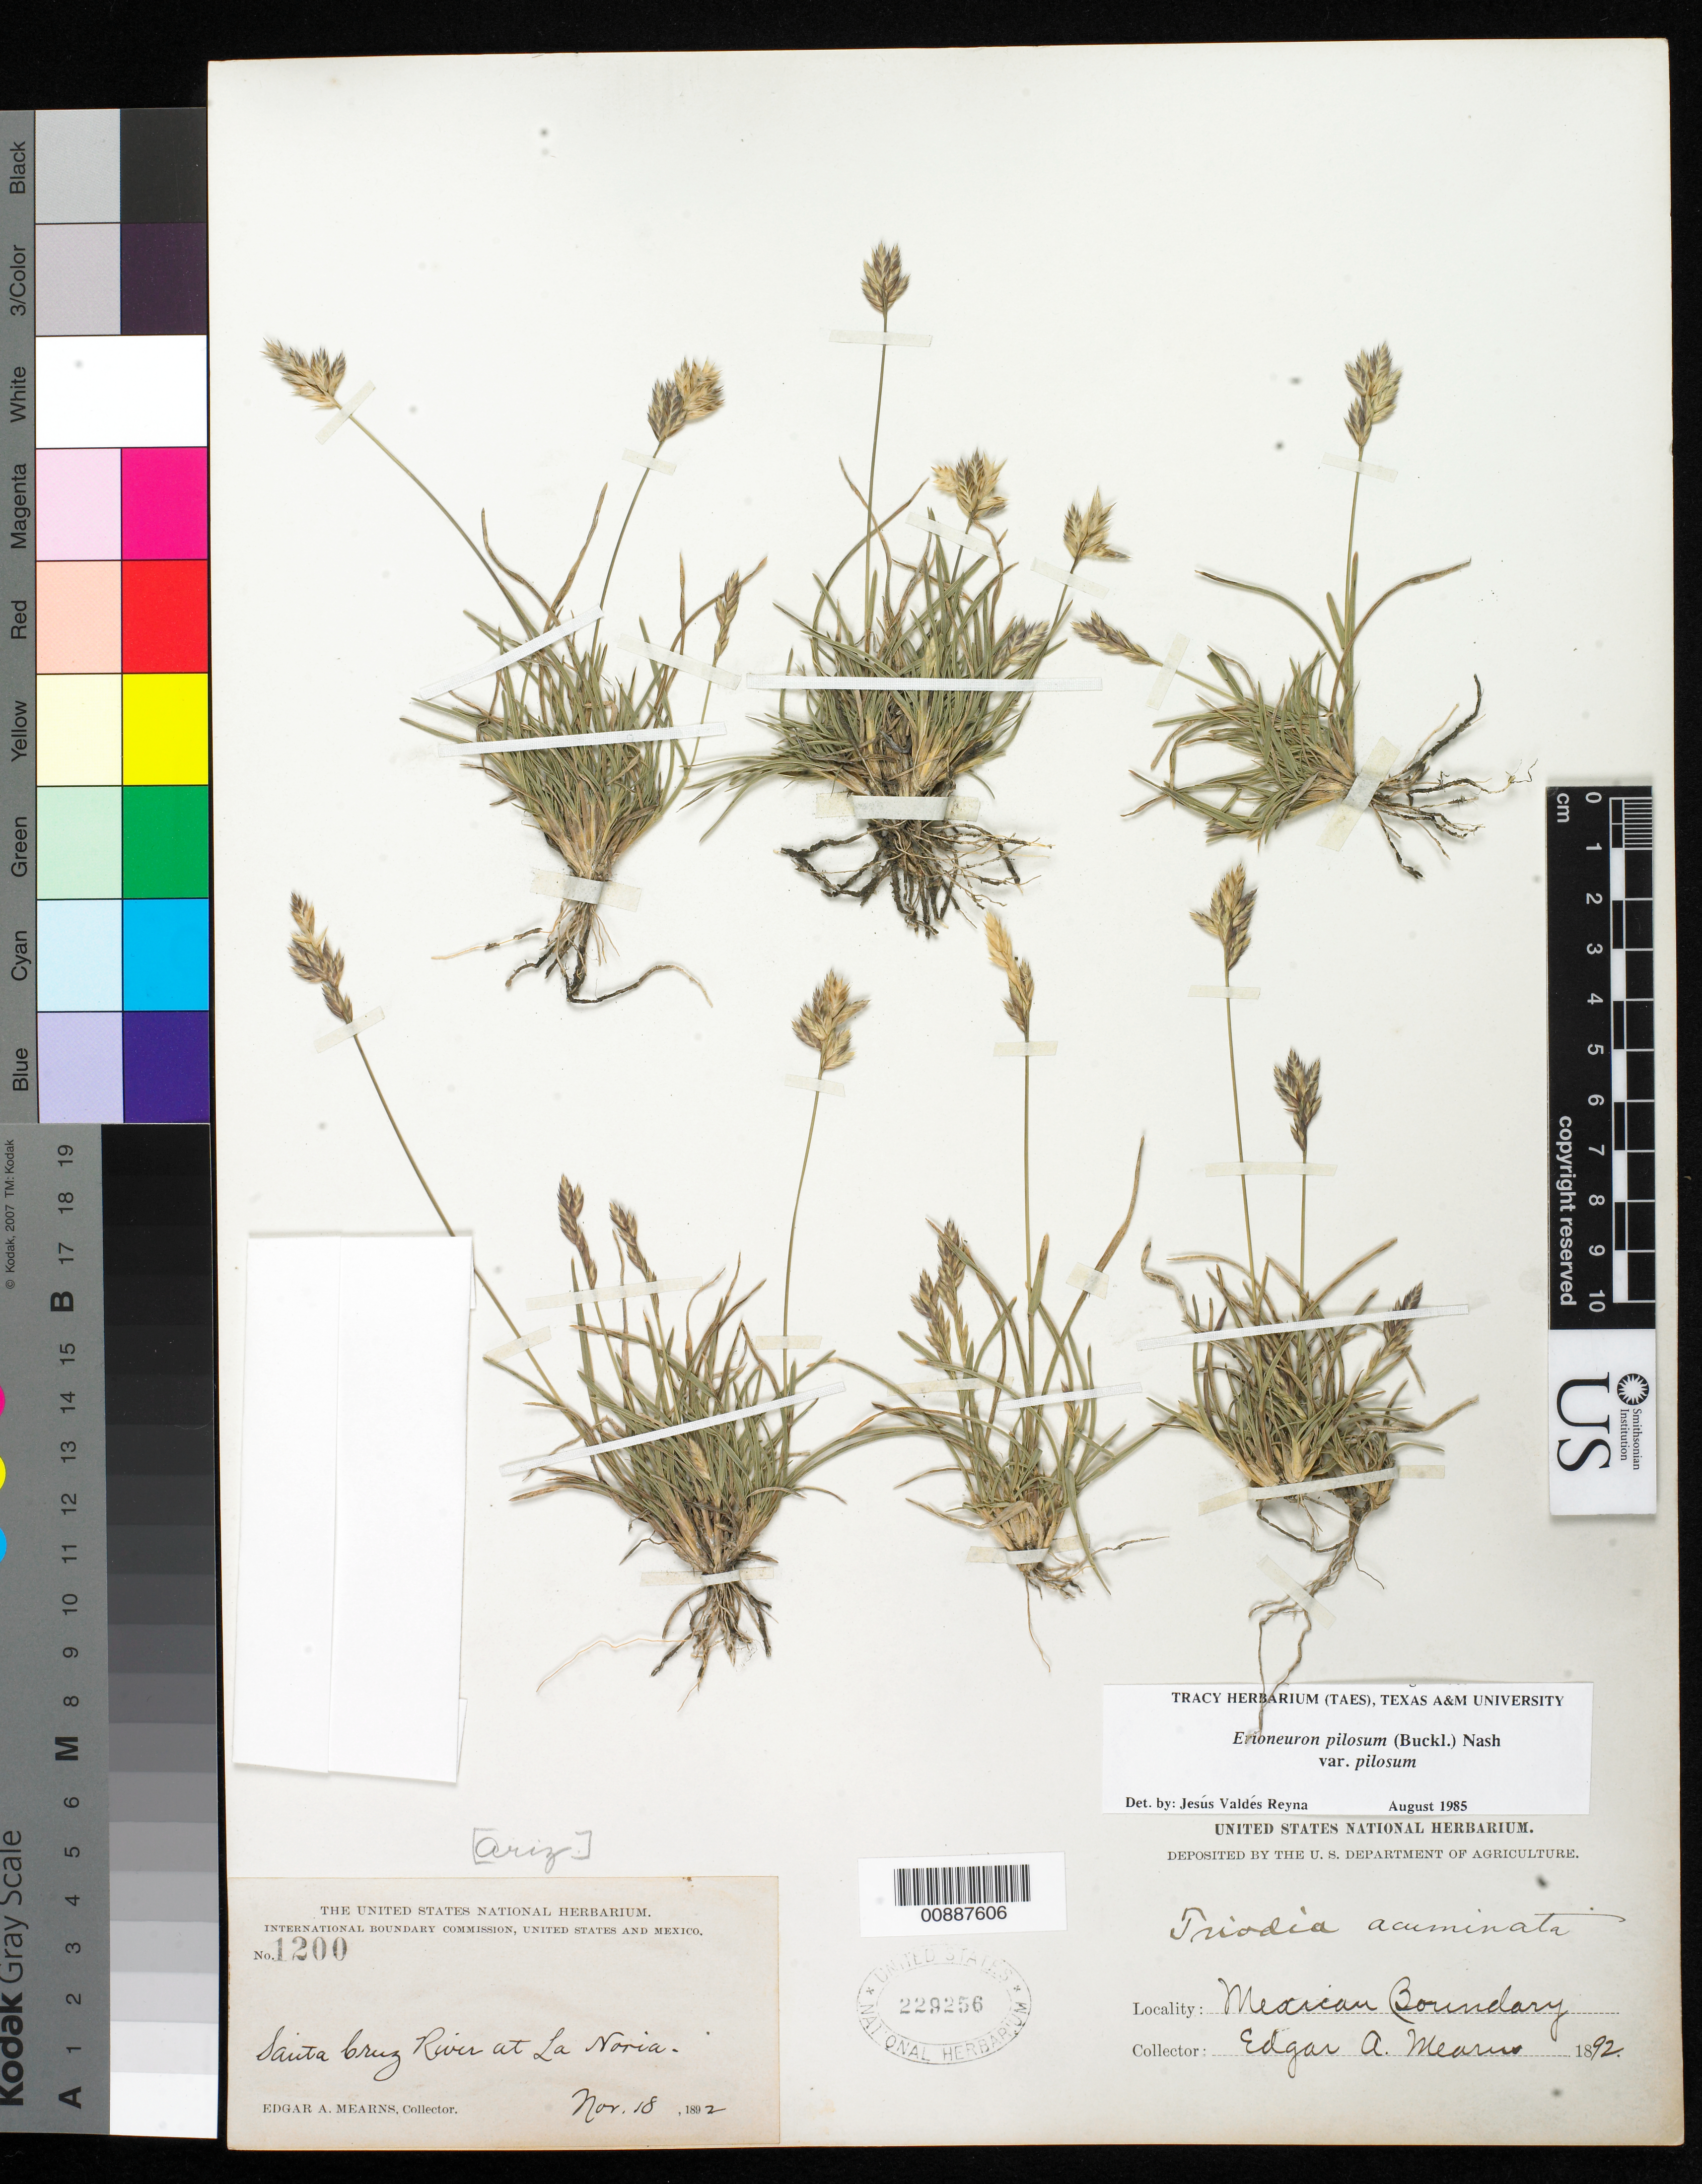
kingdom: Plantae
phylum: Tracheophyta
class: Liliopsida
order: Poales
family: Poaceae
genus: Erioneuron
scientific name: Erioneuron pilosum var. pilosum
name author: (Buckley) Nash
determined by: Valdés-Reyna, Jesús, (ANSM), Universidad Autonoma Agraria Antonio Narro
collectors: E. A. Mearns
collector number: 1200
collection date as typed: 18 Nov 1892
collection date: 1892-11-18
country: United States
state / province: Arizona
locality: Santa Cruz River at La Noria.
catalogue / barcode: US 229256